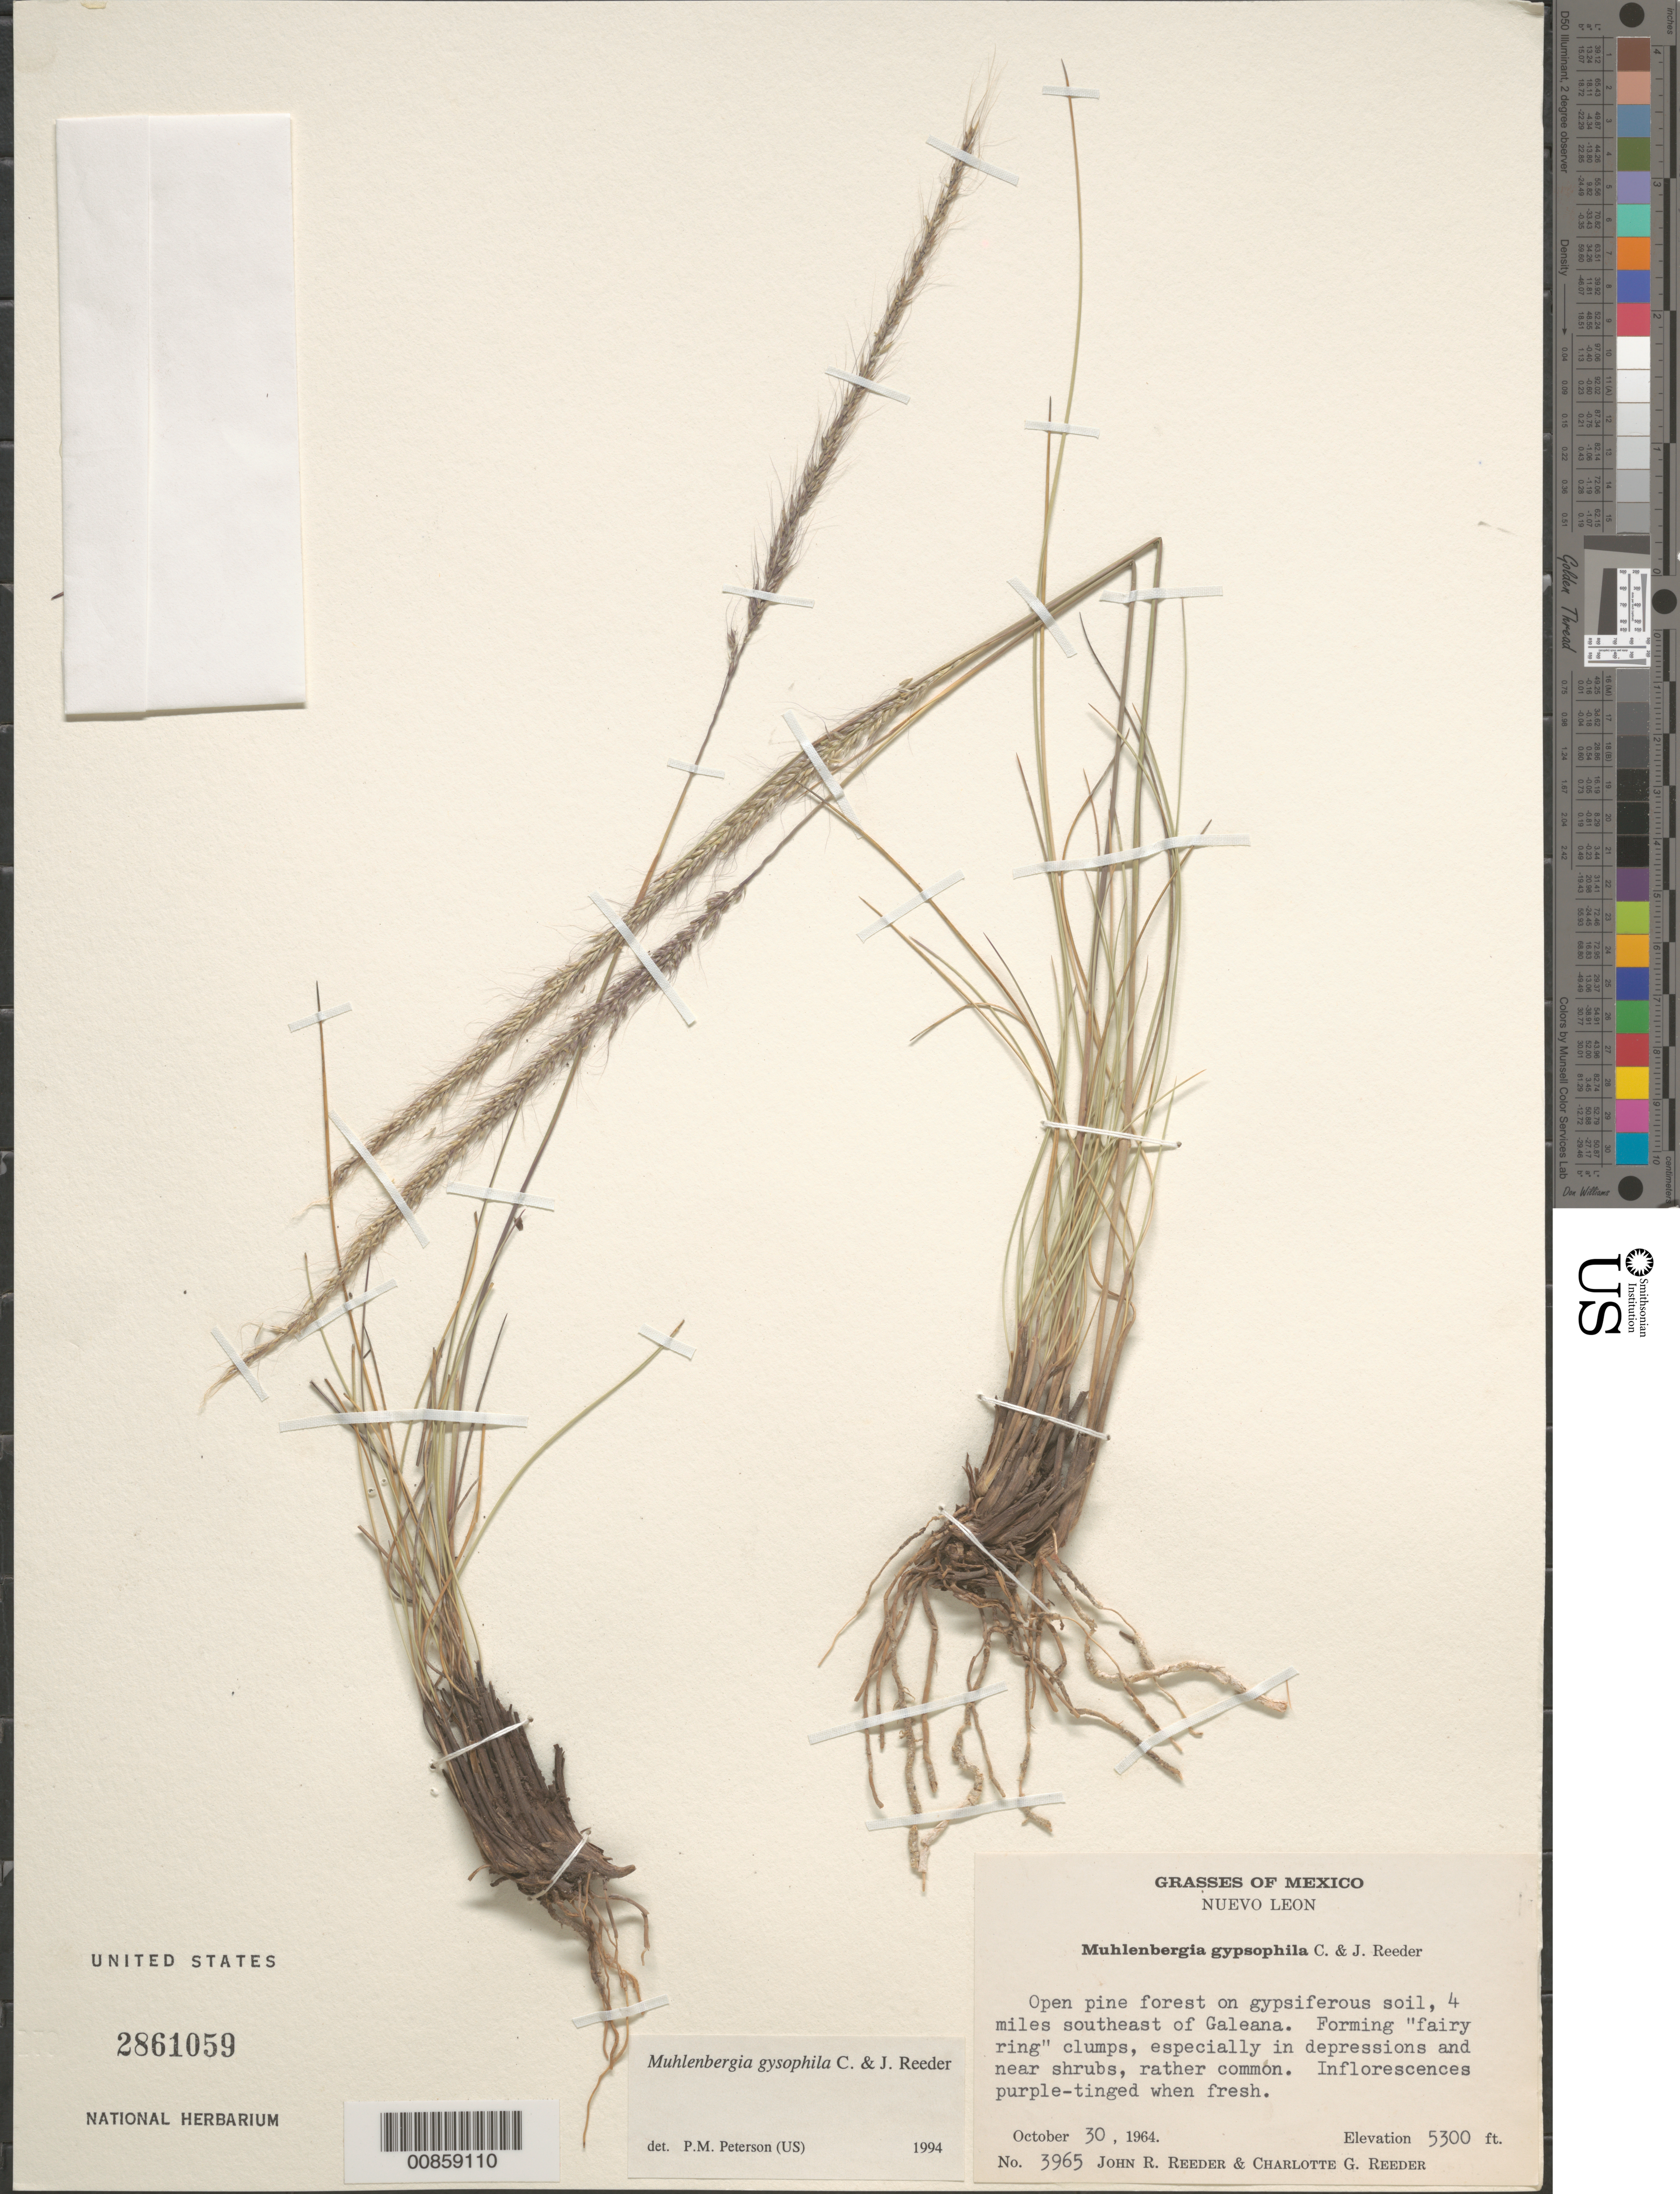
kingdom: Plantae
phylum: Tracheophyta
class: Liliopsida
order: Poales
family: Poaceae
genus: Muhlenbergia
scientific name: Muhlenbergia gypsophila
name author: C. Reeder & Reeder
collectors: C. G. Reeder & J. R. Reeder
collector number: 3965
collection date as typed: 30 Oct 1964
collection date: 1964-10-30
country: Mexico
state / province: Nuevo Leon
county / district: Galeana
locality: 4 mi SE of Galeana, mpio. Galeana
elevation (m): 1766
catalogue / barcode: US 2861059